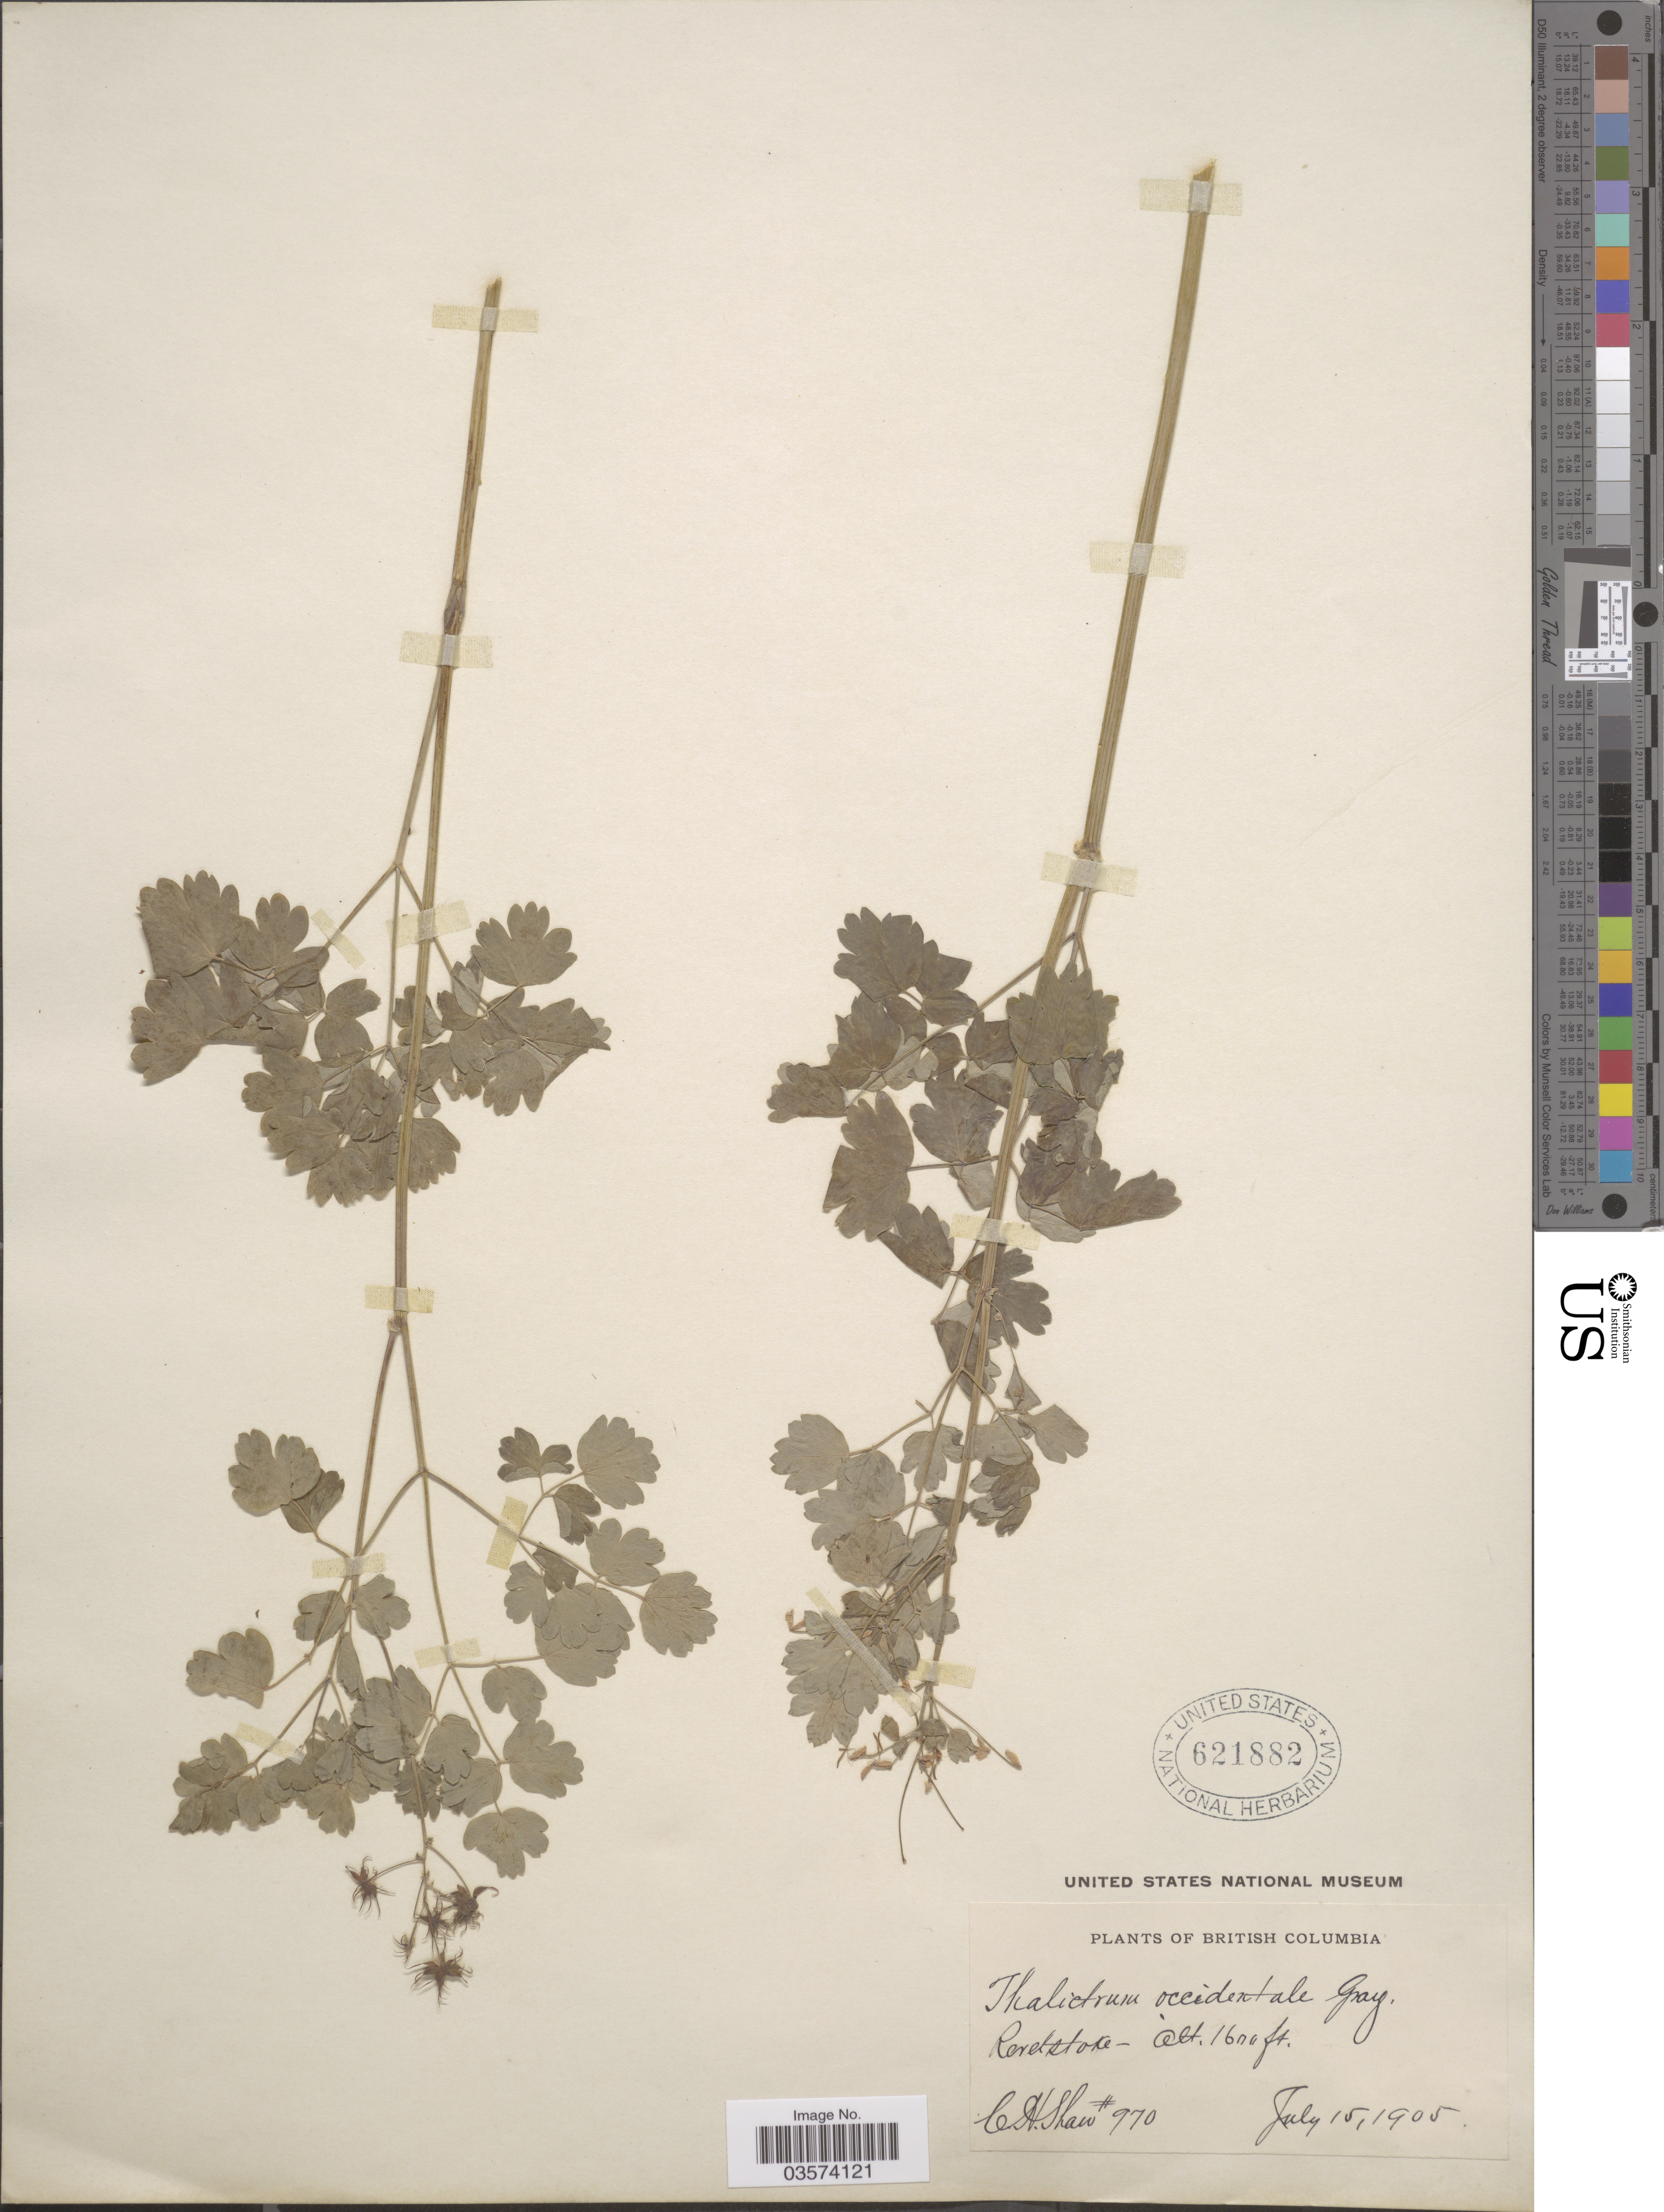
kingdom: Plantae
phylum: Tracheophyta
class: Magnoliopsida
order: Ranunculales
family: Ranunculaceae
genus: Thalictrum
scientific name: Thalictrum occidentale var. macounii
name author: B. Boivin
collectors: C. H. Shaw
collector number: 970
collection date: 1905-07-15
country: Canada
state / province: British Columbia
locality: Revelstoke.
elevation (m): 488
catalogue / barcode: US 621882